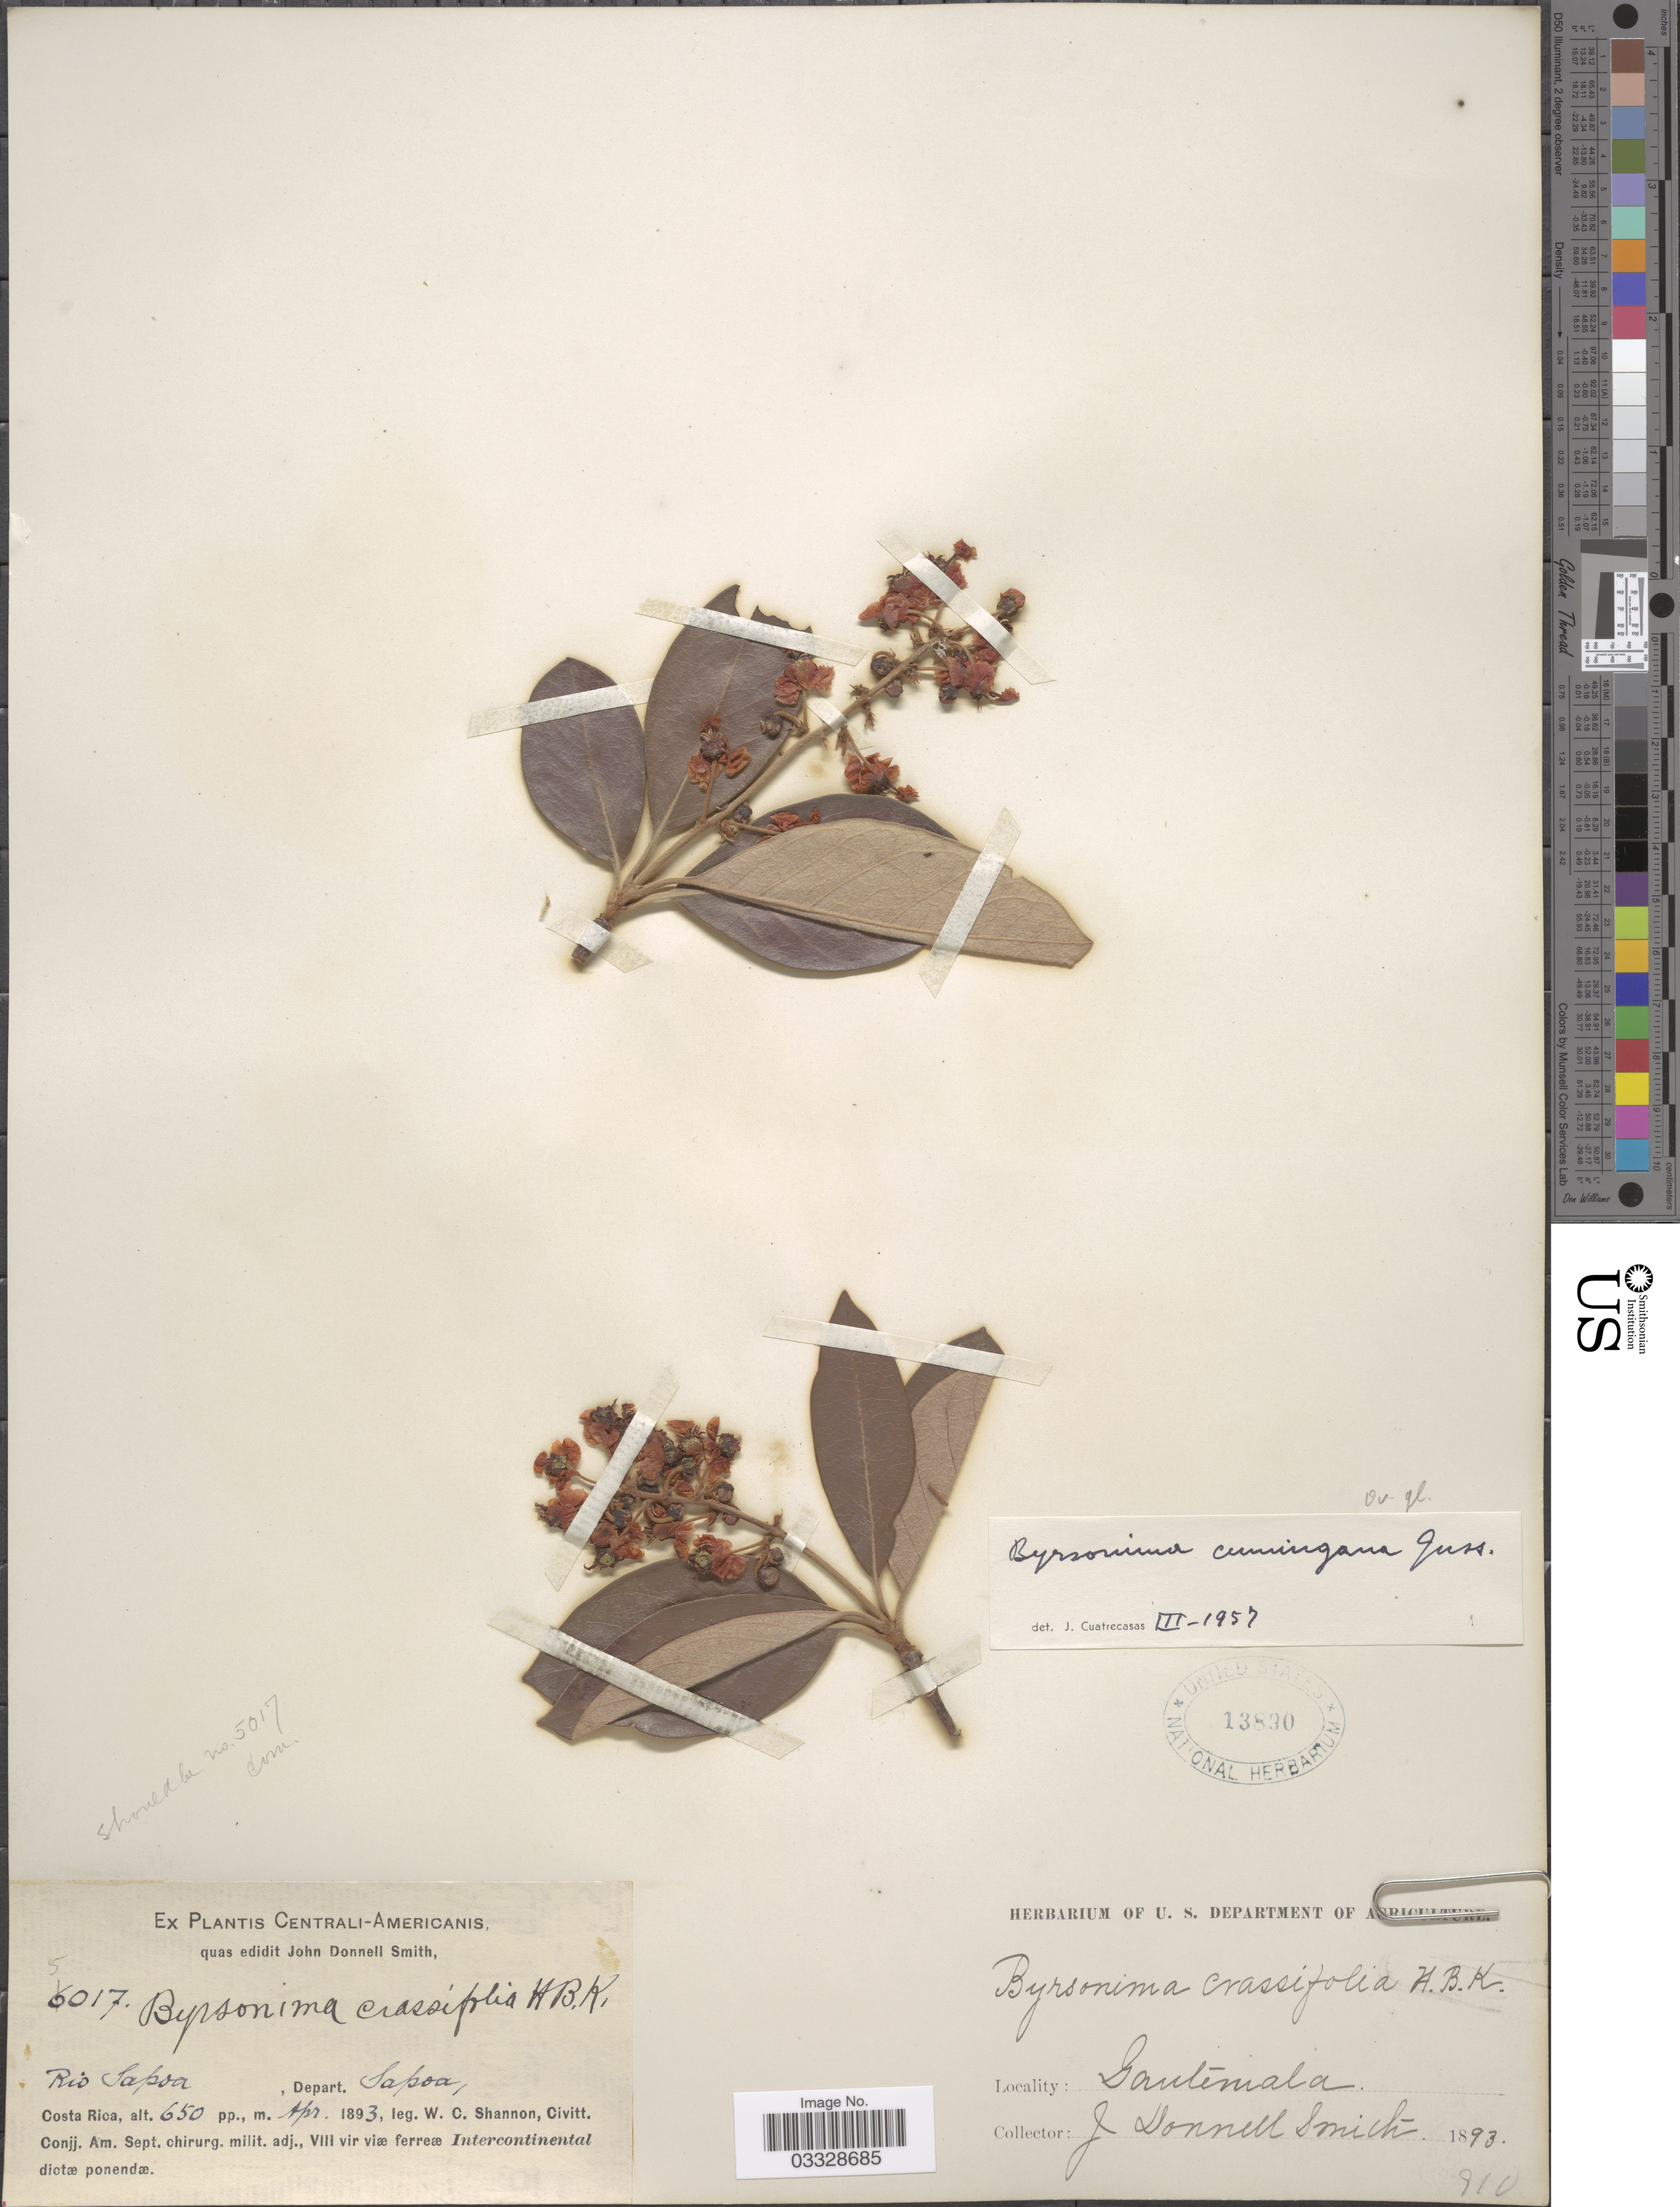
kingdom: Plantae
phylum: Tracheophyta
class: Magnoliopsida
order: Malpighiales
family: Malpighiaceae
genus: Byrsonima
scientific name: Byrsonima crassifolia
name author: (L.) Kunth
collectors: J. Donnell Smith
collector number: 5017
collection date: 1893-04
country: Costa Rica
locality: Centrali-Americanis. Rio Sapoa, Depart. Sapoa.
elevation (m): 198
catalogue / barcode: US 13830